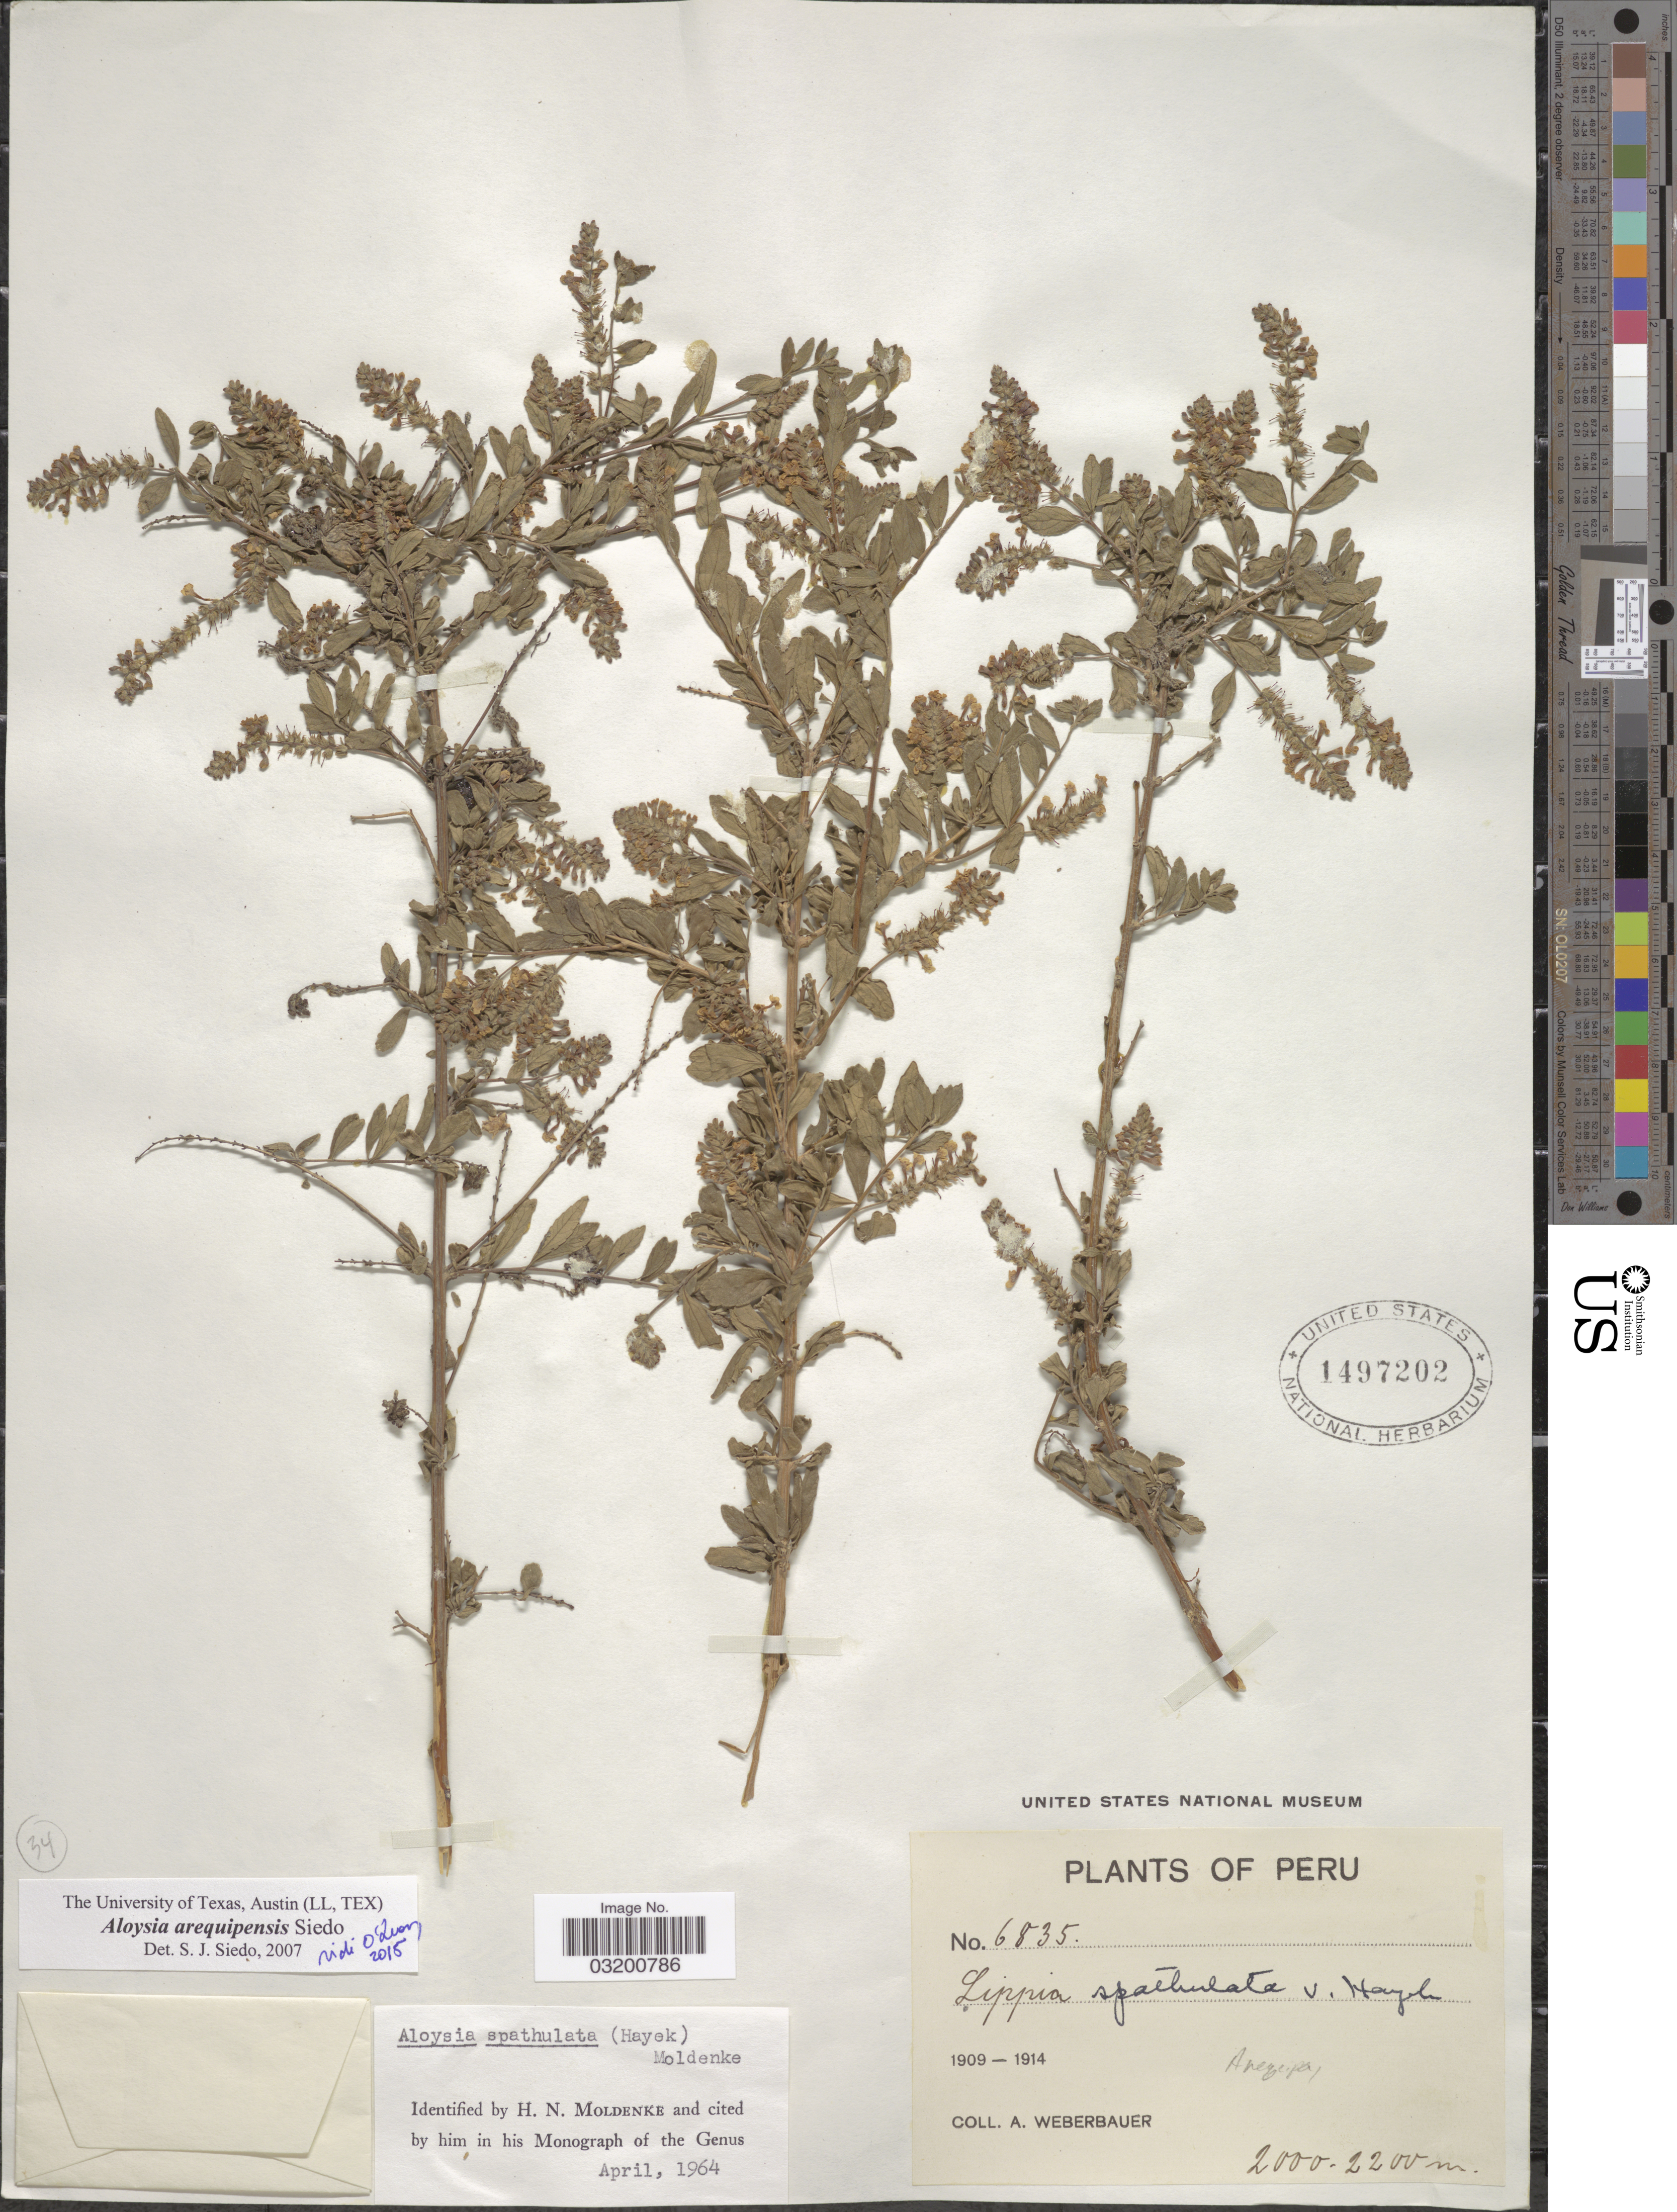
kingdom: Plantae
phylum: Tracheophyta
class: Magnoliopsida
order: Lamiales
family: Verbenaceae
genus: Aloysia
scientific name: Aloysia arequipensis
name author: Siedo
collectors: A. Weberbauer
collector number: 6835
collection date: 1909/1914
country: Peru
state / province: Arequipa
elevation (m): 2000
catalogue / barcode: US 1497202